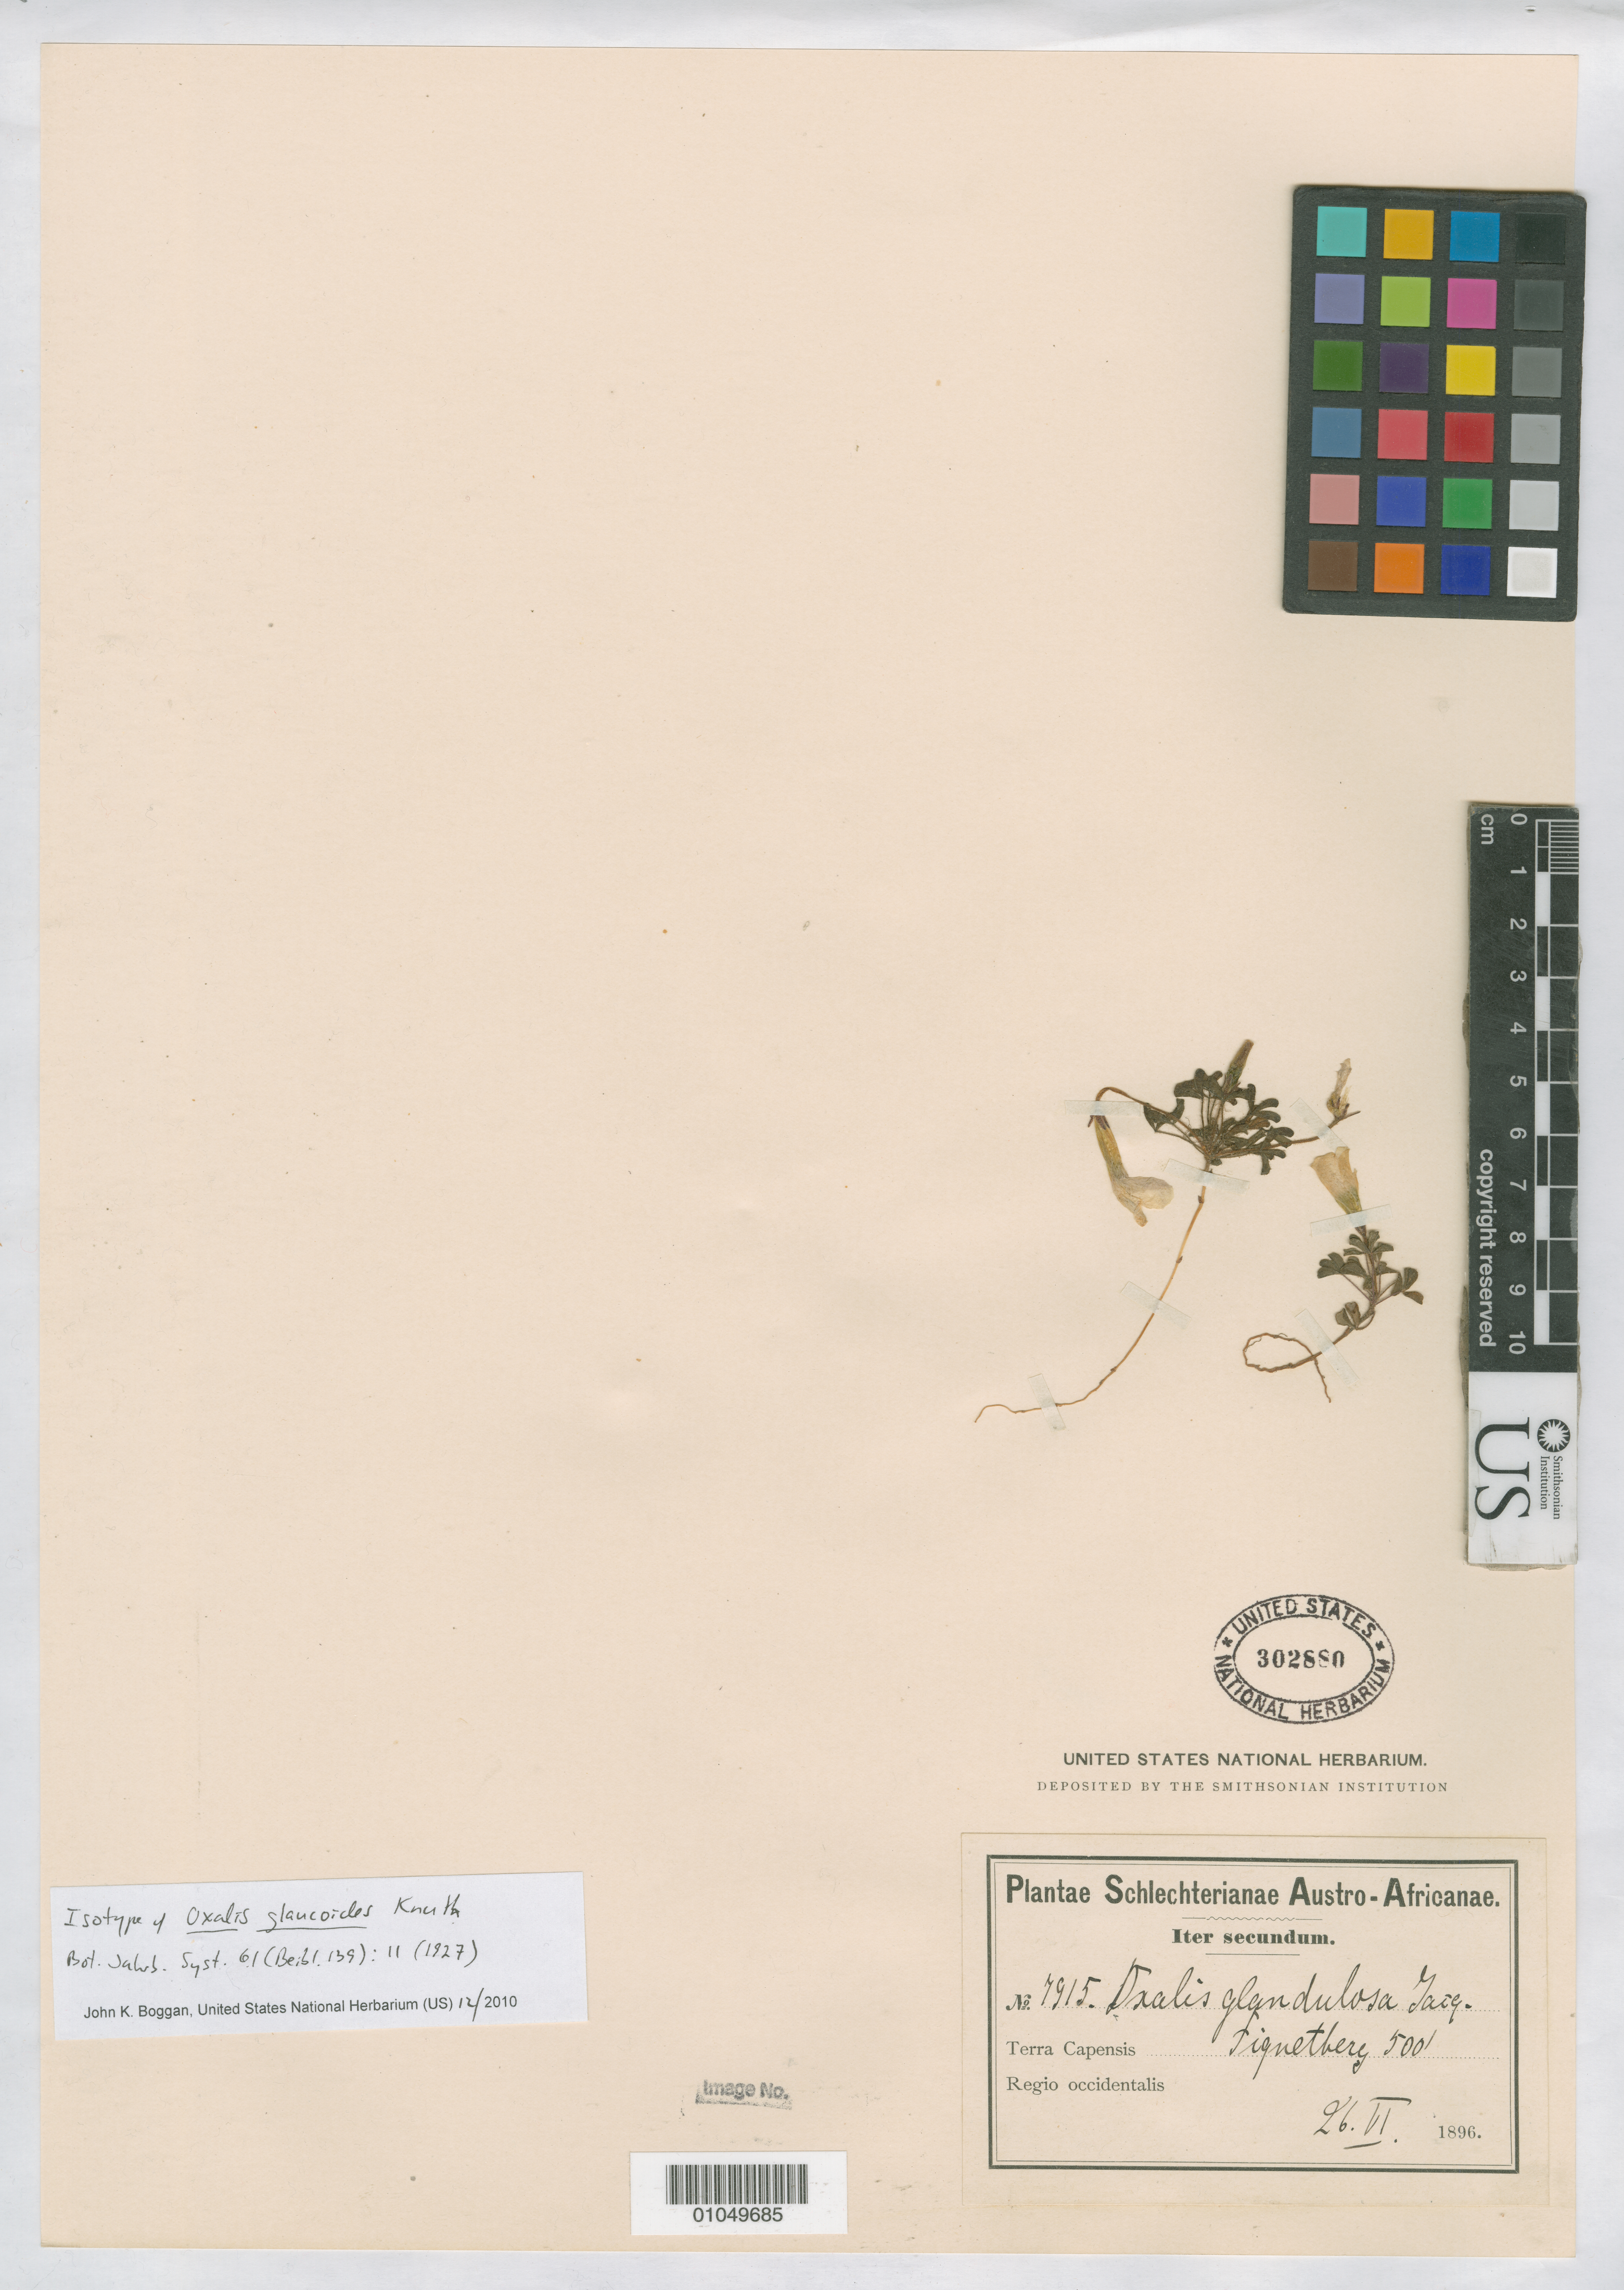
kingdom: Plantae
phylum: Tracheophyta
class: Magnoliopsida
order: Oxalidales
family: Oxalidaceae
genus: Oxalis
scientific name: Oxalis glaucoides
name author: R. Knuth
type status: Isotype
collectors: F. R. R. Schlechter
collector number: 7915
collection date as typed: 26 Jun 1896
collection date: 1896-06-26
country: South Africa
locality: Terra Capensis, Piquetberg.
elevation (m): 152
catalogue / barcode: US 302880